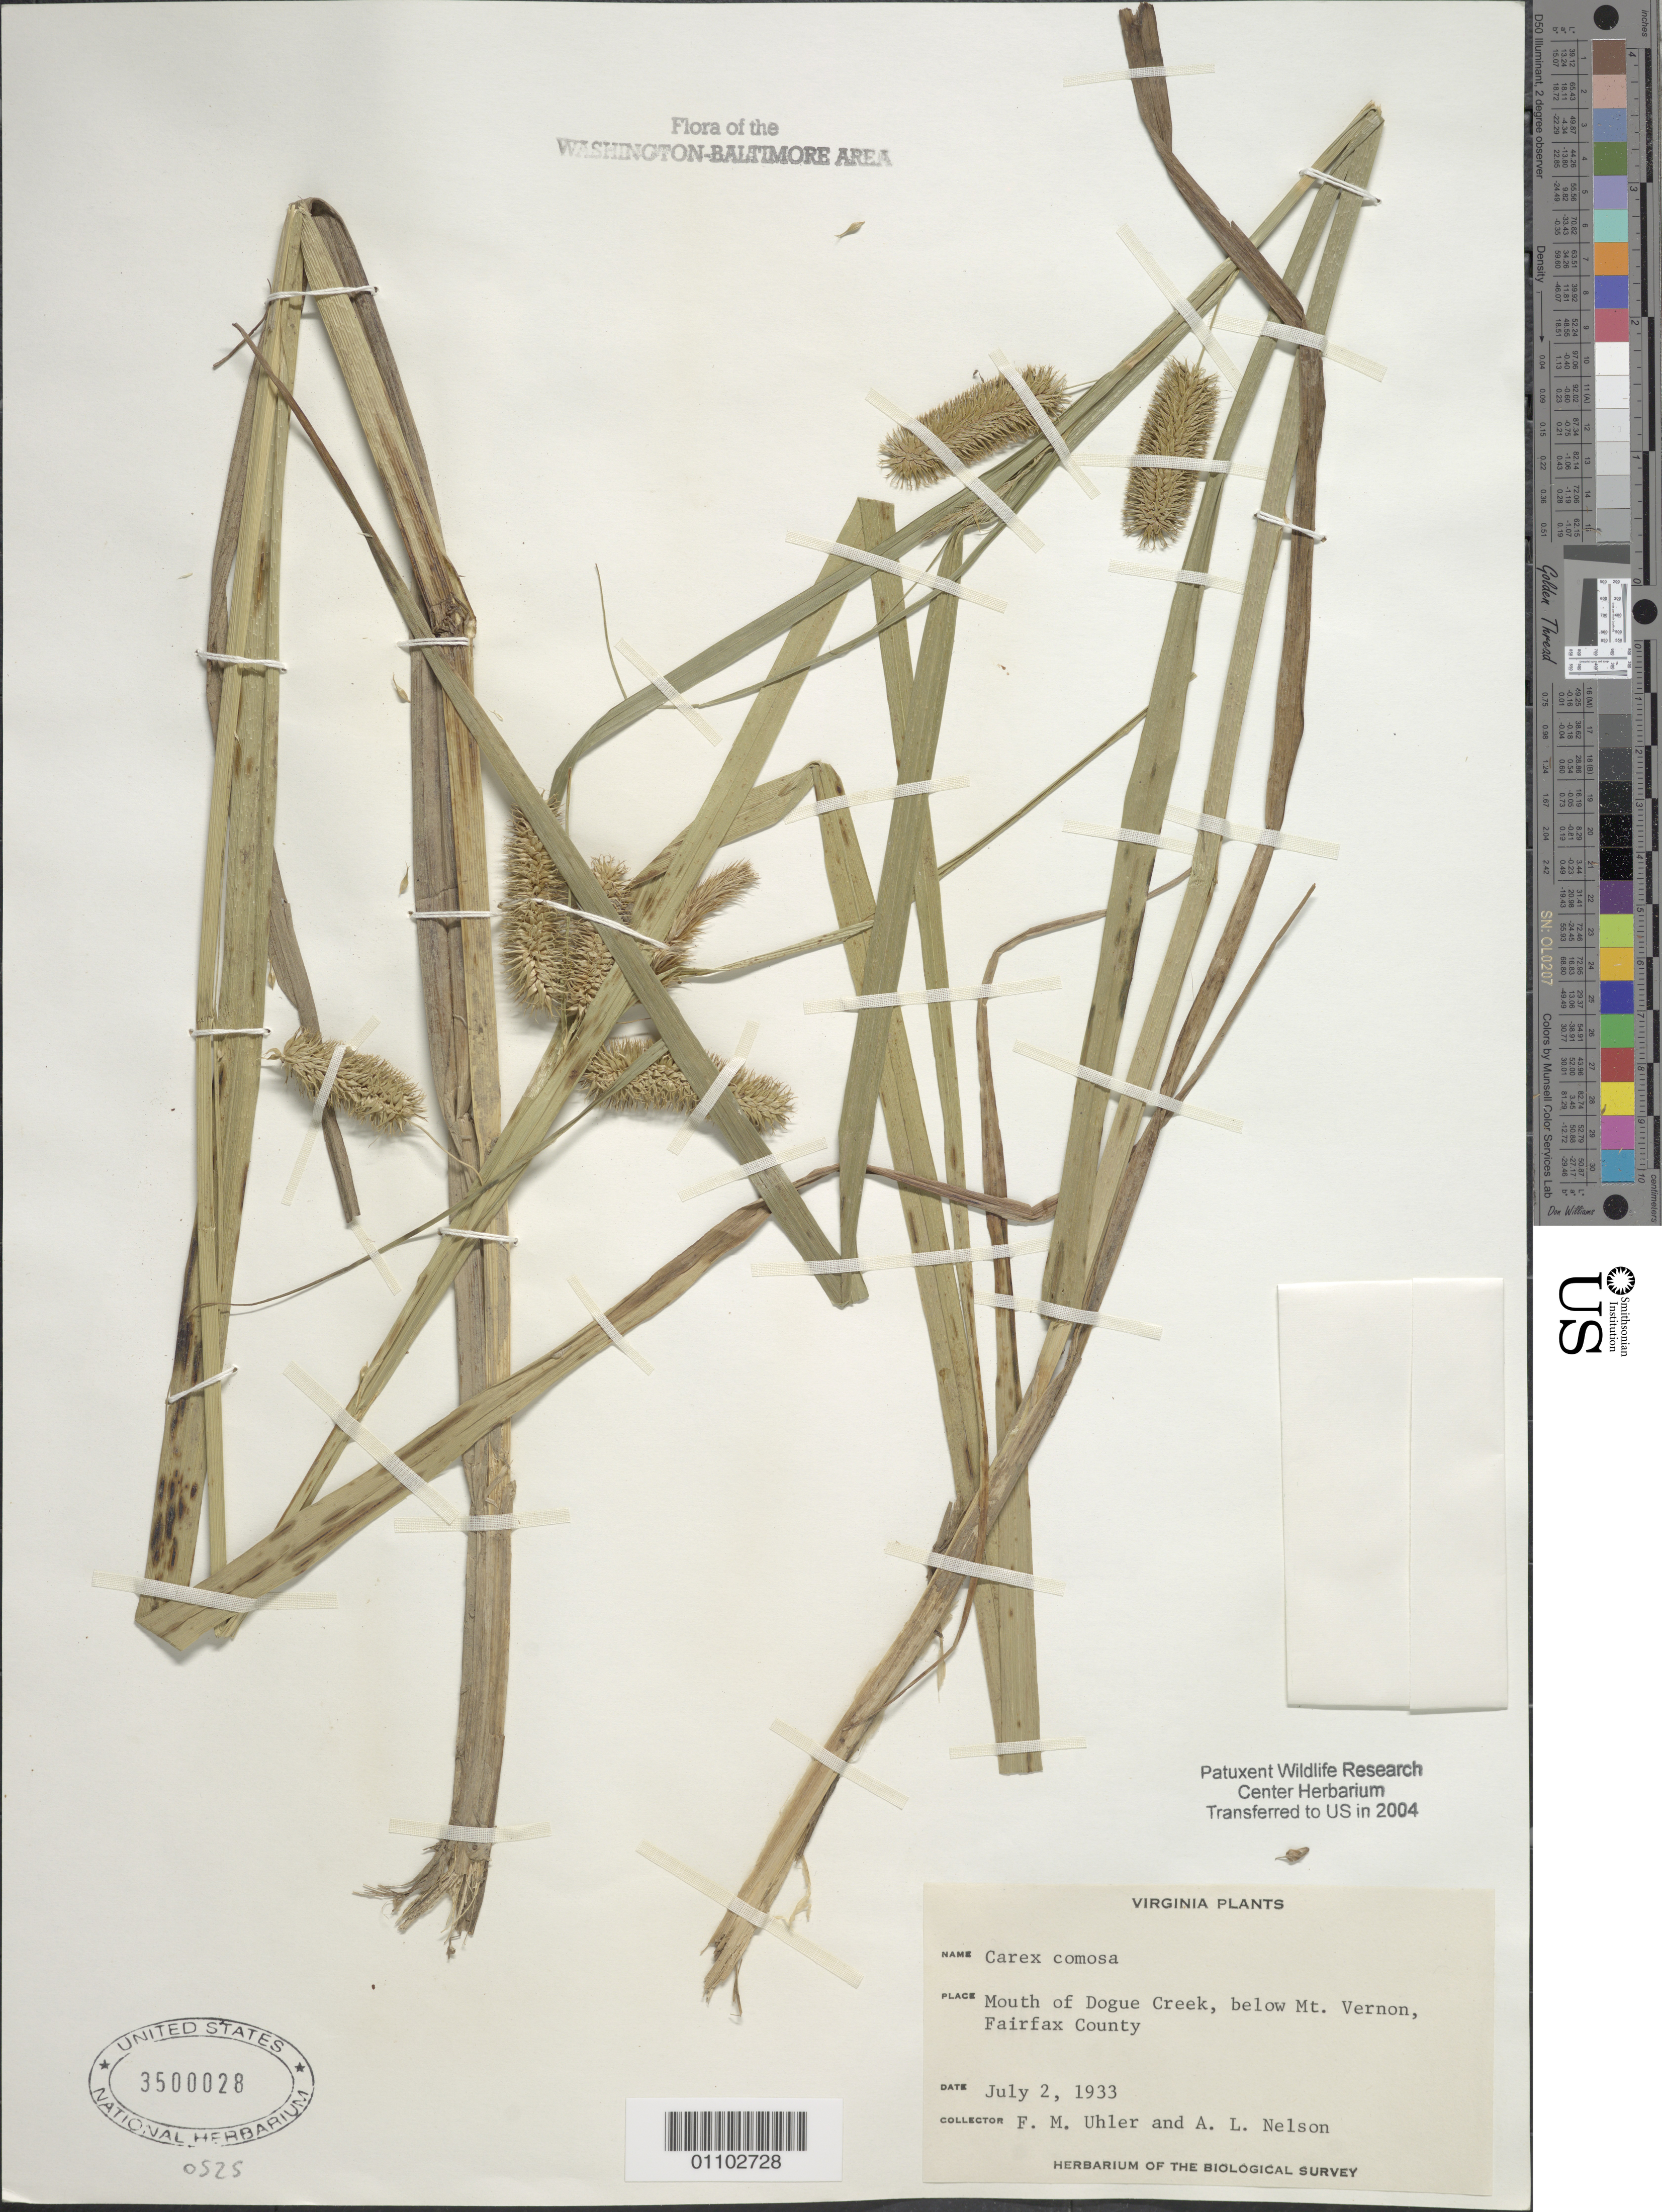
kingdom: Plantae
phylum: Tracheophyta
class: Liliopsida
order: Poales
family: Cyperaceae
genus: Carex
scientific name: Carex comosa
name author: Boott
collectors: F. Uhler & A. L. Nelson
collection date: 1933-07-02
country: United States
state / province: Virginia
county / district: Fairfax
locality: Mouth of Dogue Creek, below Mt. Vernon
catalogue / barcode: US 3500028